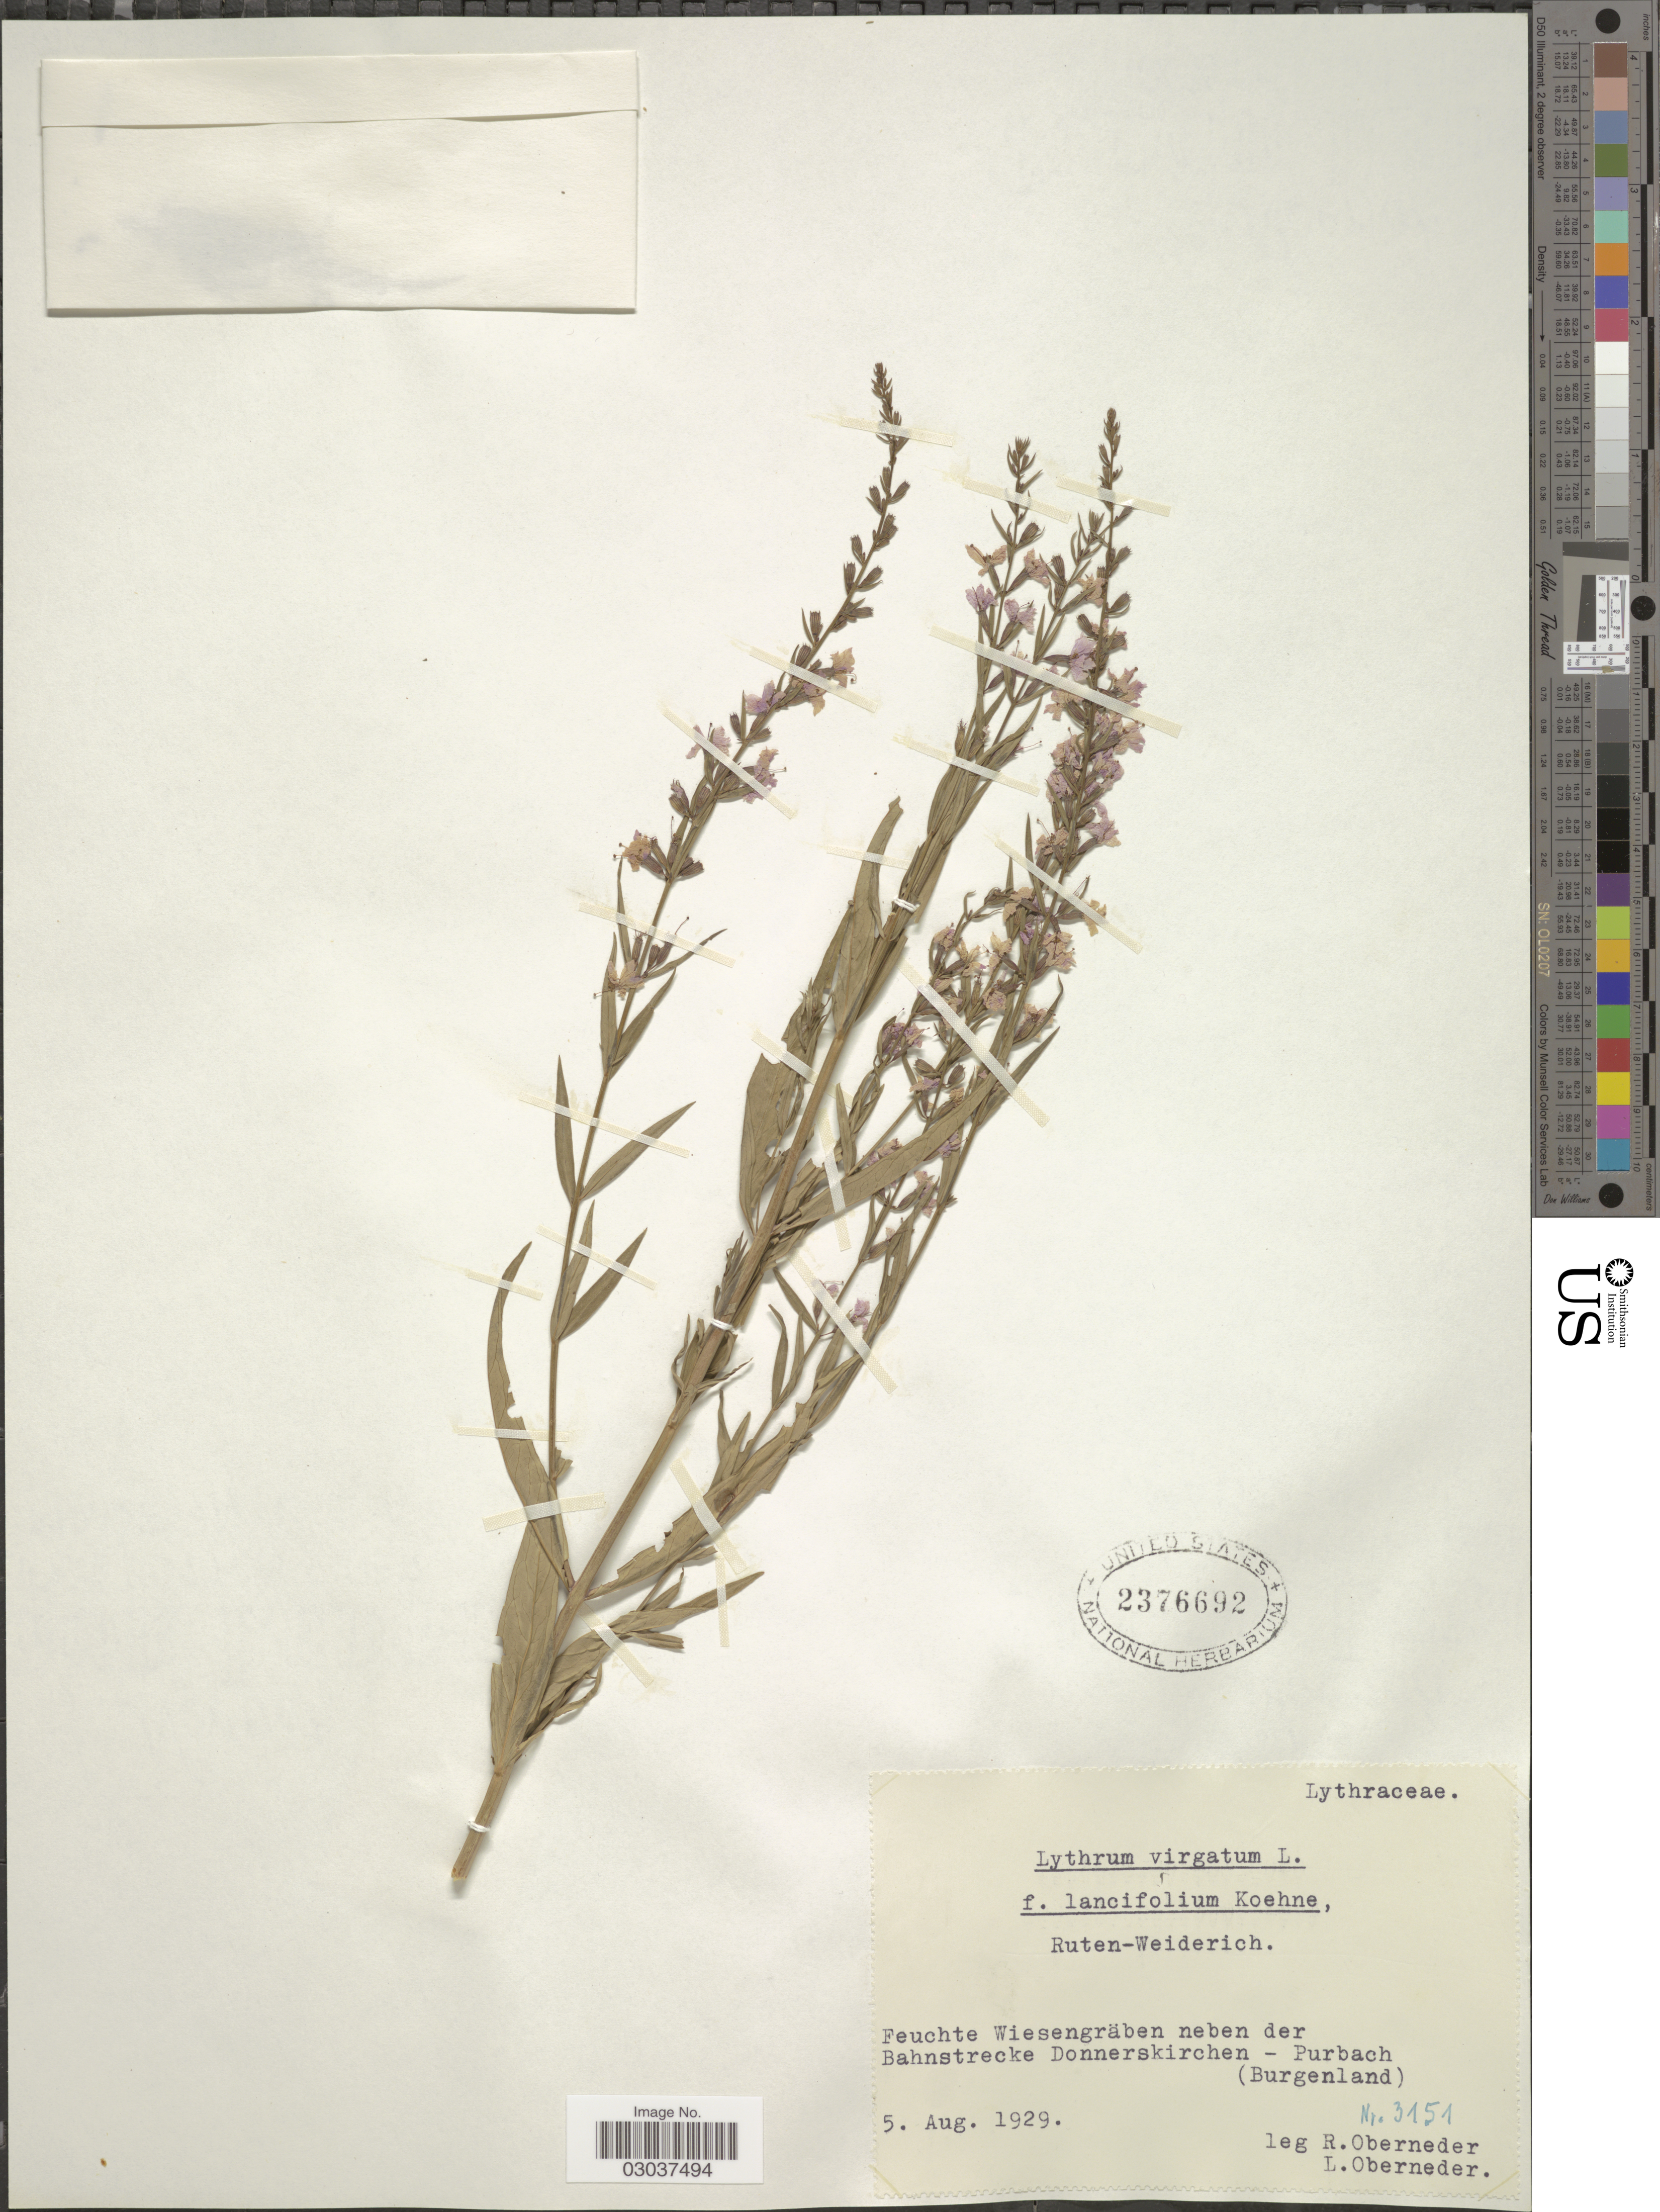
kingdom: Plantae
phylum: Tracheophyta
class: Magnoliopsida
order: Myrtales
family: Lythraceae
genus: Lythrum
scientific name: Lythrum virgatum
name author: L.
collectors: R. Oberneder & L. Oberneder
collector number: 3151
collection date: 1929-08-05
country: Austria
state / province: Burgenland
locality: Feuchte Wiesengräben neben der Bahnstrecke Donnerskirchen - Purbach (Burgenland).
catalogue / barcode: US 2376692